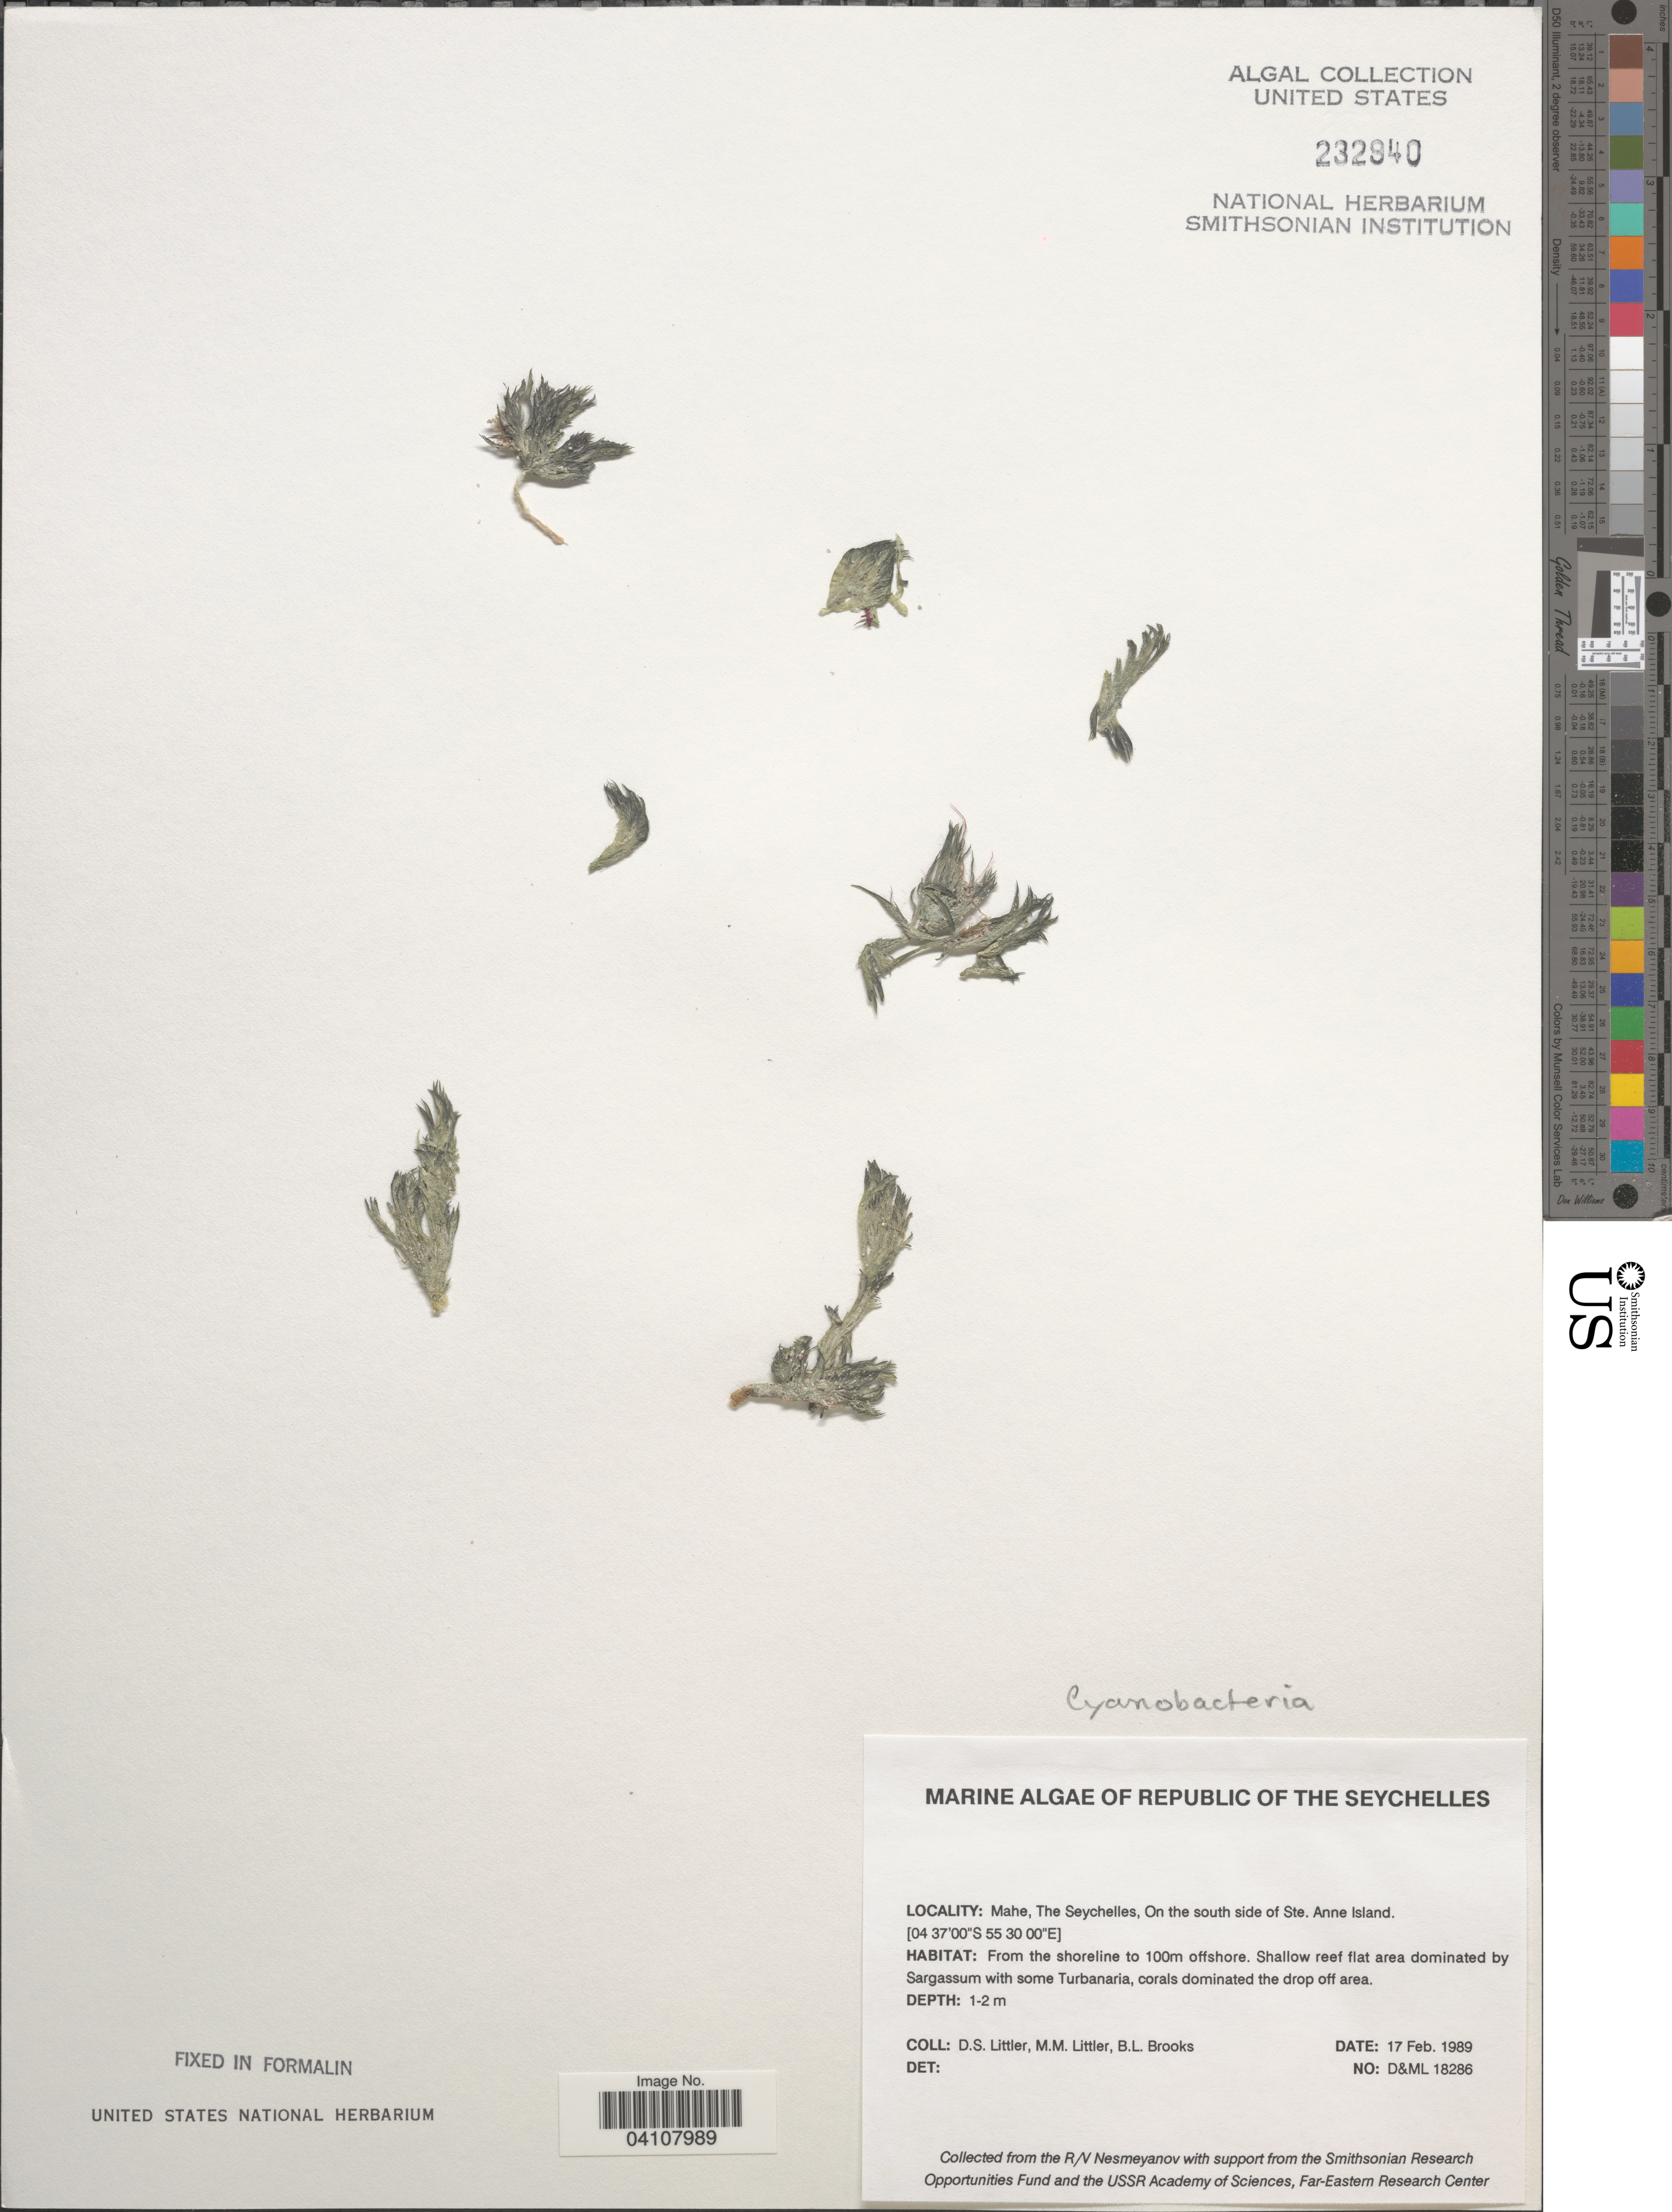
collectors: D. S. Littler & B. Brooks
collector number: D&ML18286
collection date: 1989-02-17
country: Seychelles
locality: Republic of the Seychelles. Mahe, On the south side of Ate. Anne Island. From the shoreline to 100m offshore.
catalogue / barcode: US 232940